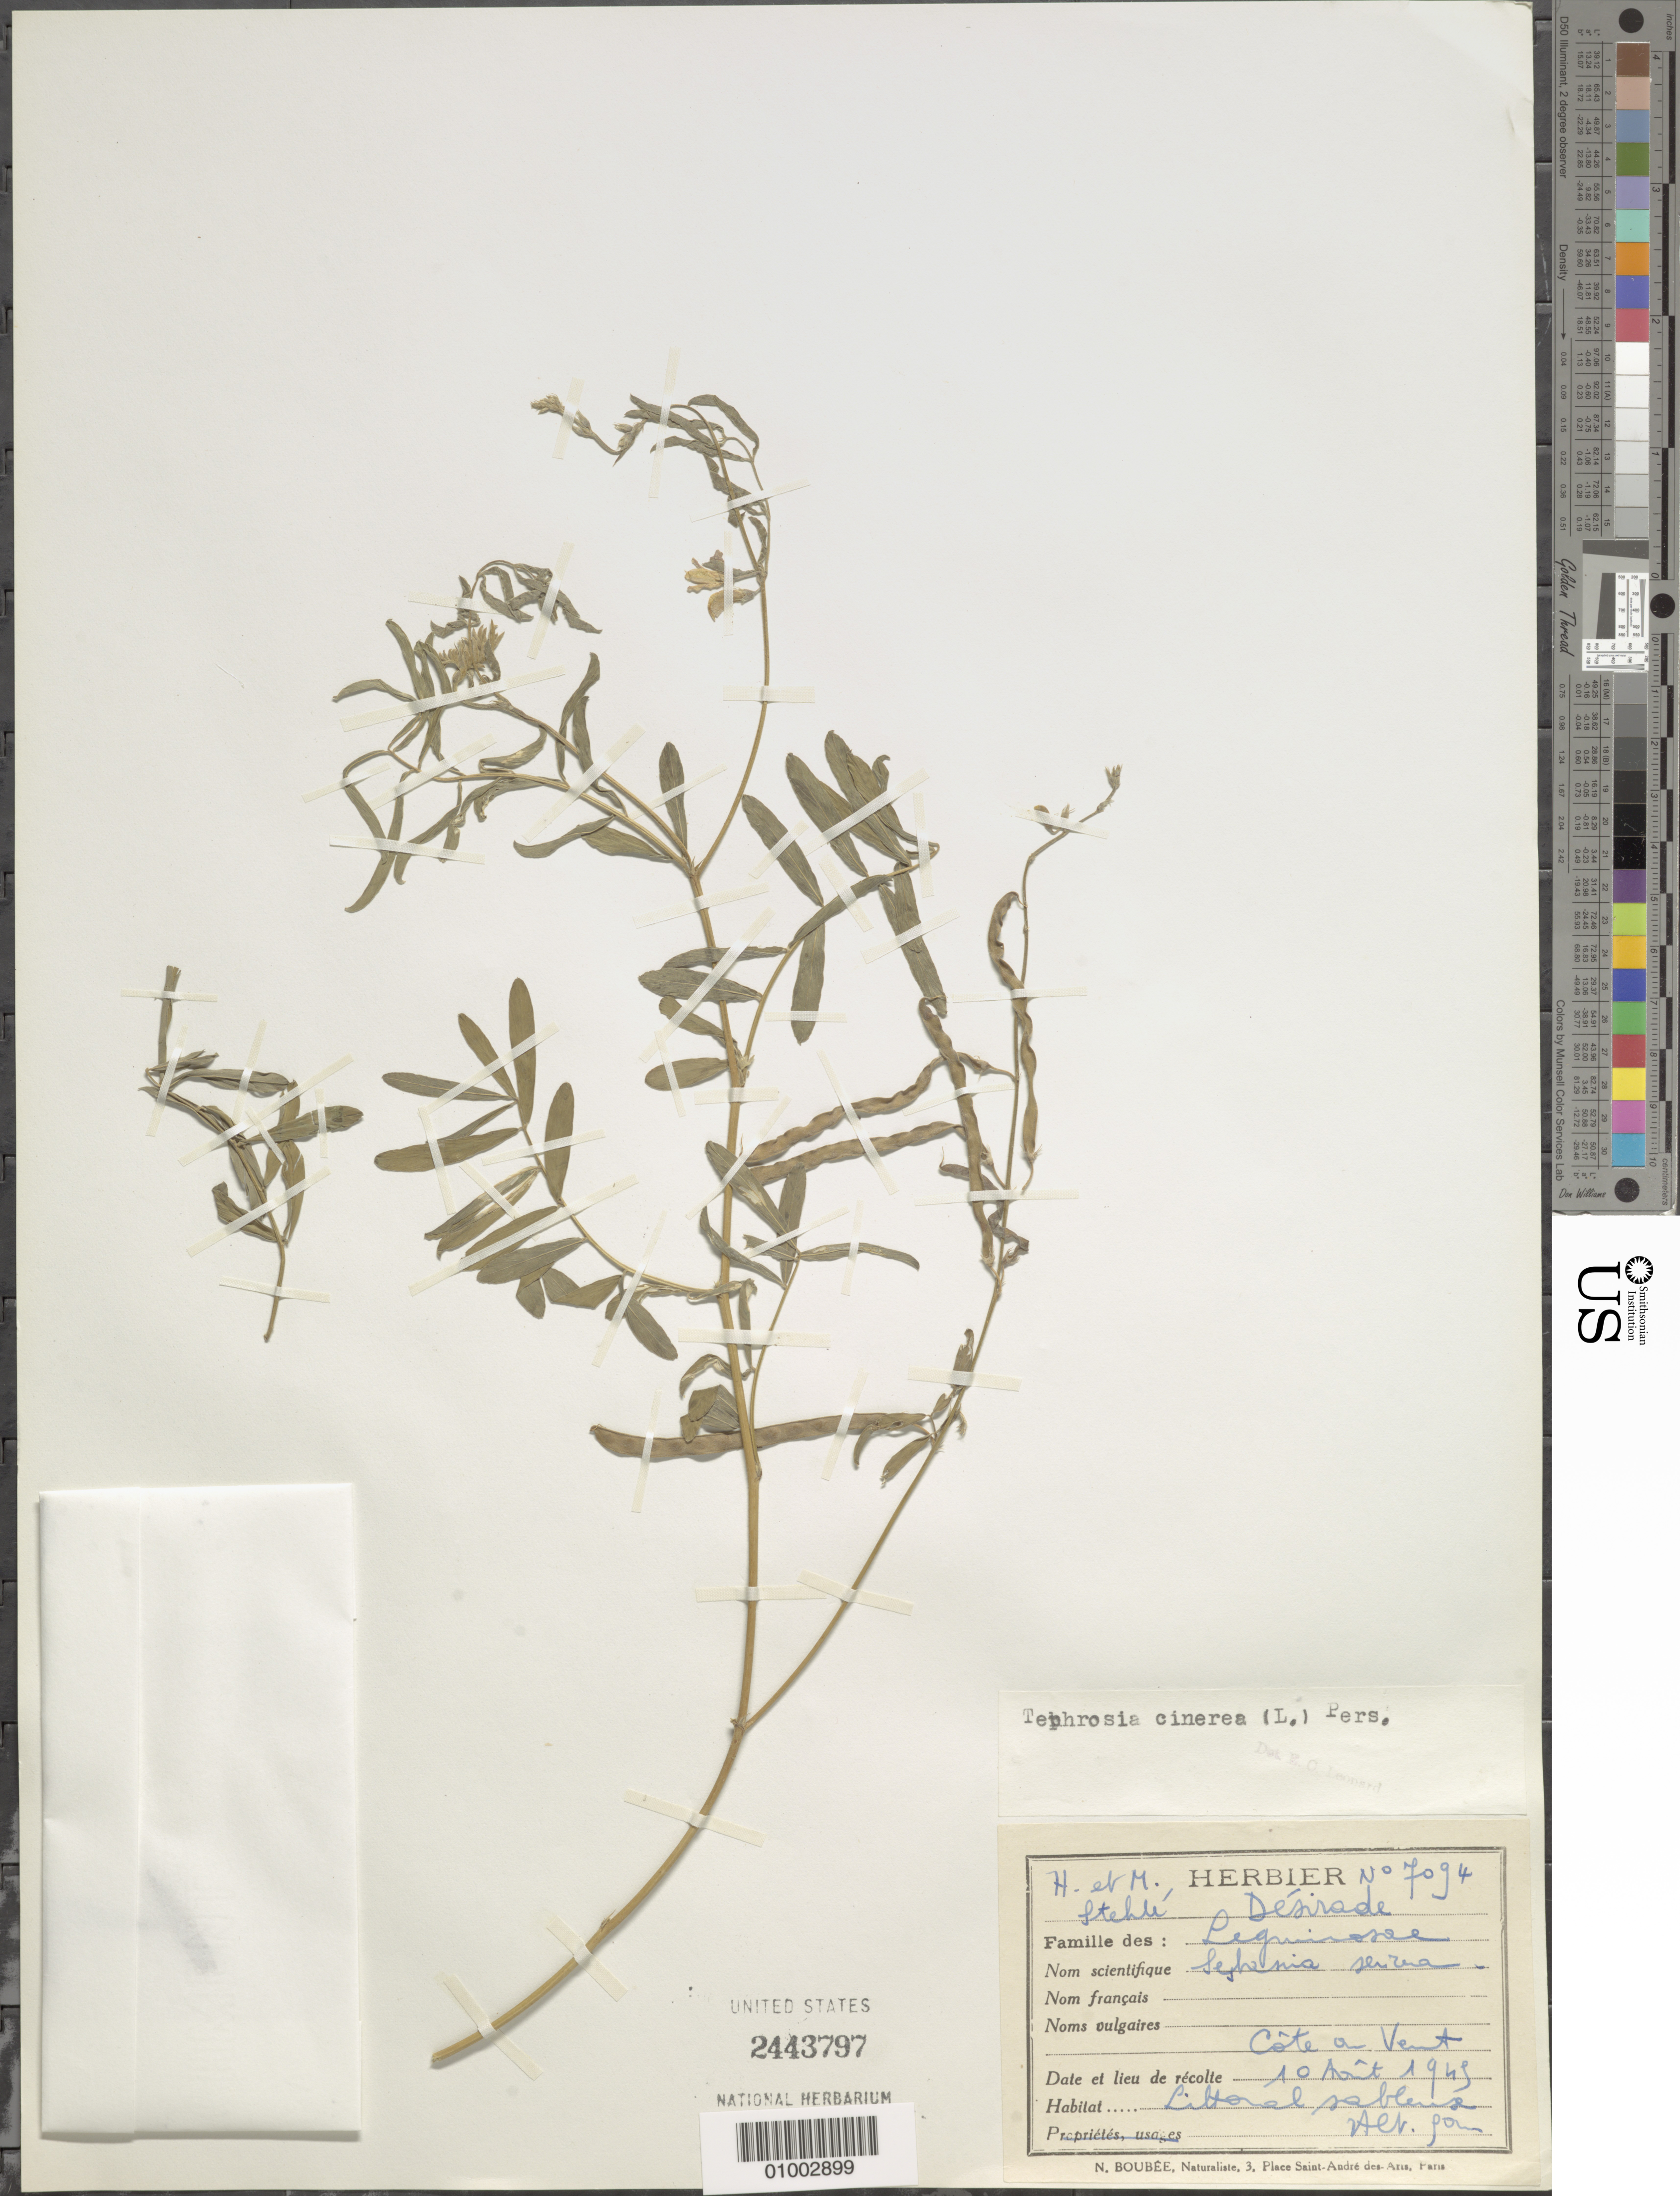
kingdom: Plantae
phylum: Tracheophyta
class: Magnoliopsida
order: Fabales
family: Fabaceae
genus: Tephrosia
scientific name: Tephrosia cinerea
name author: (L.) Pers.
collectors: H. Stehlé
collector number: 7094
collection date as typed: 10 Aug 1941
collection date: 1941-08-10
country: Guadeloupe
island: La Désirade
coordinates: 0 N, 0 E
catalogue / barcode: US 2443797